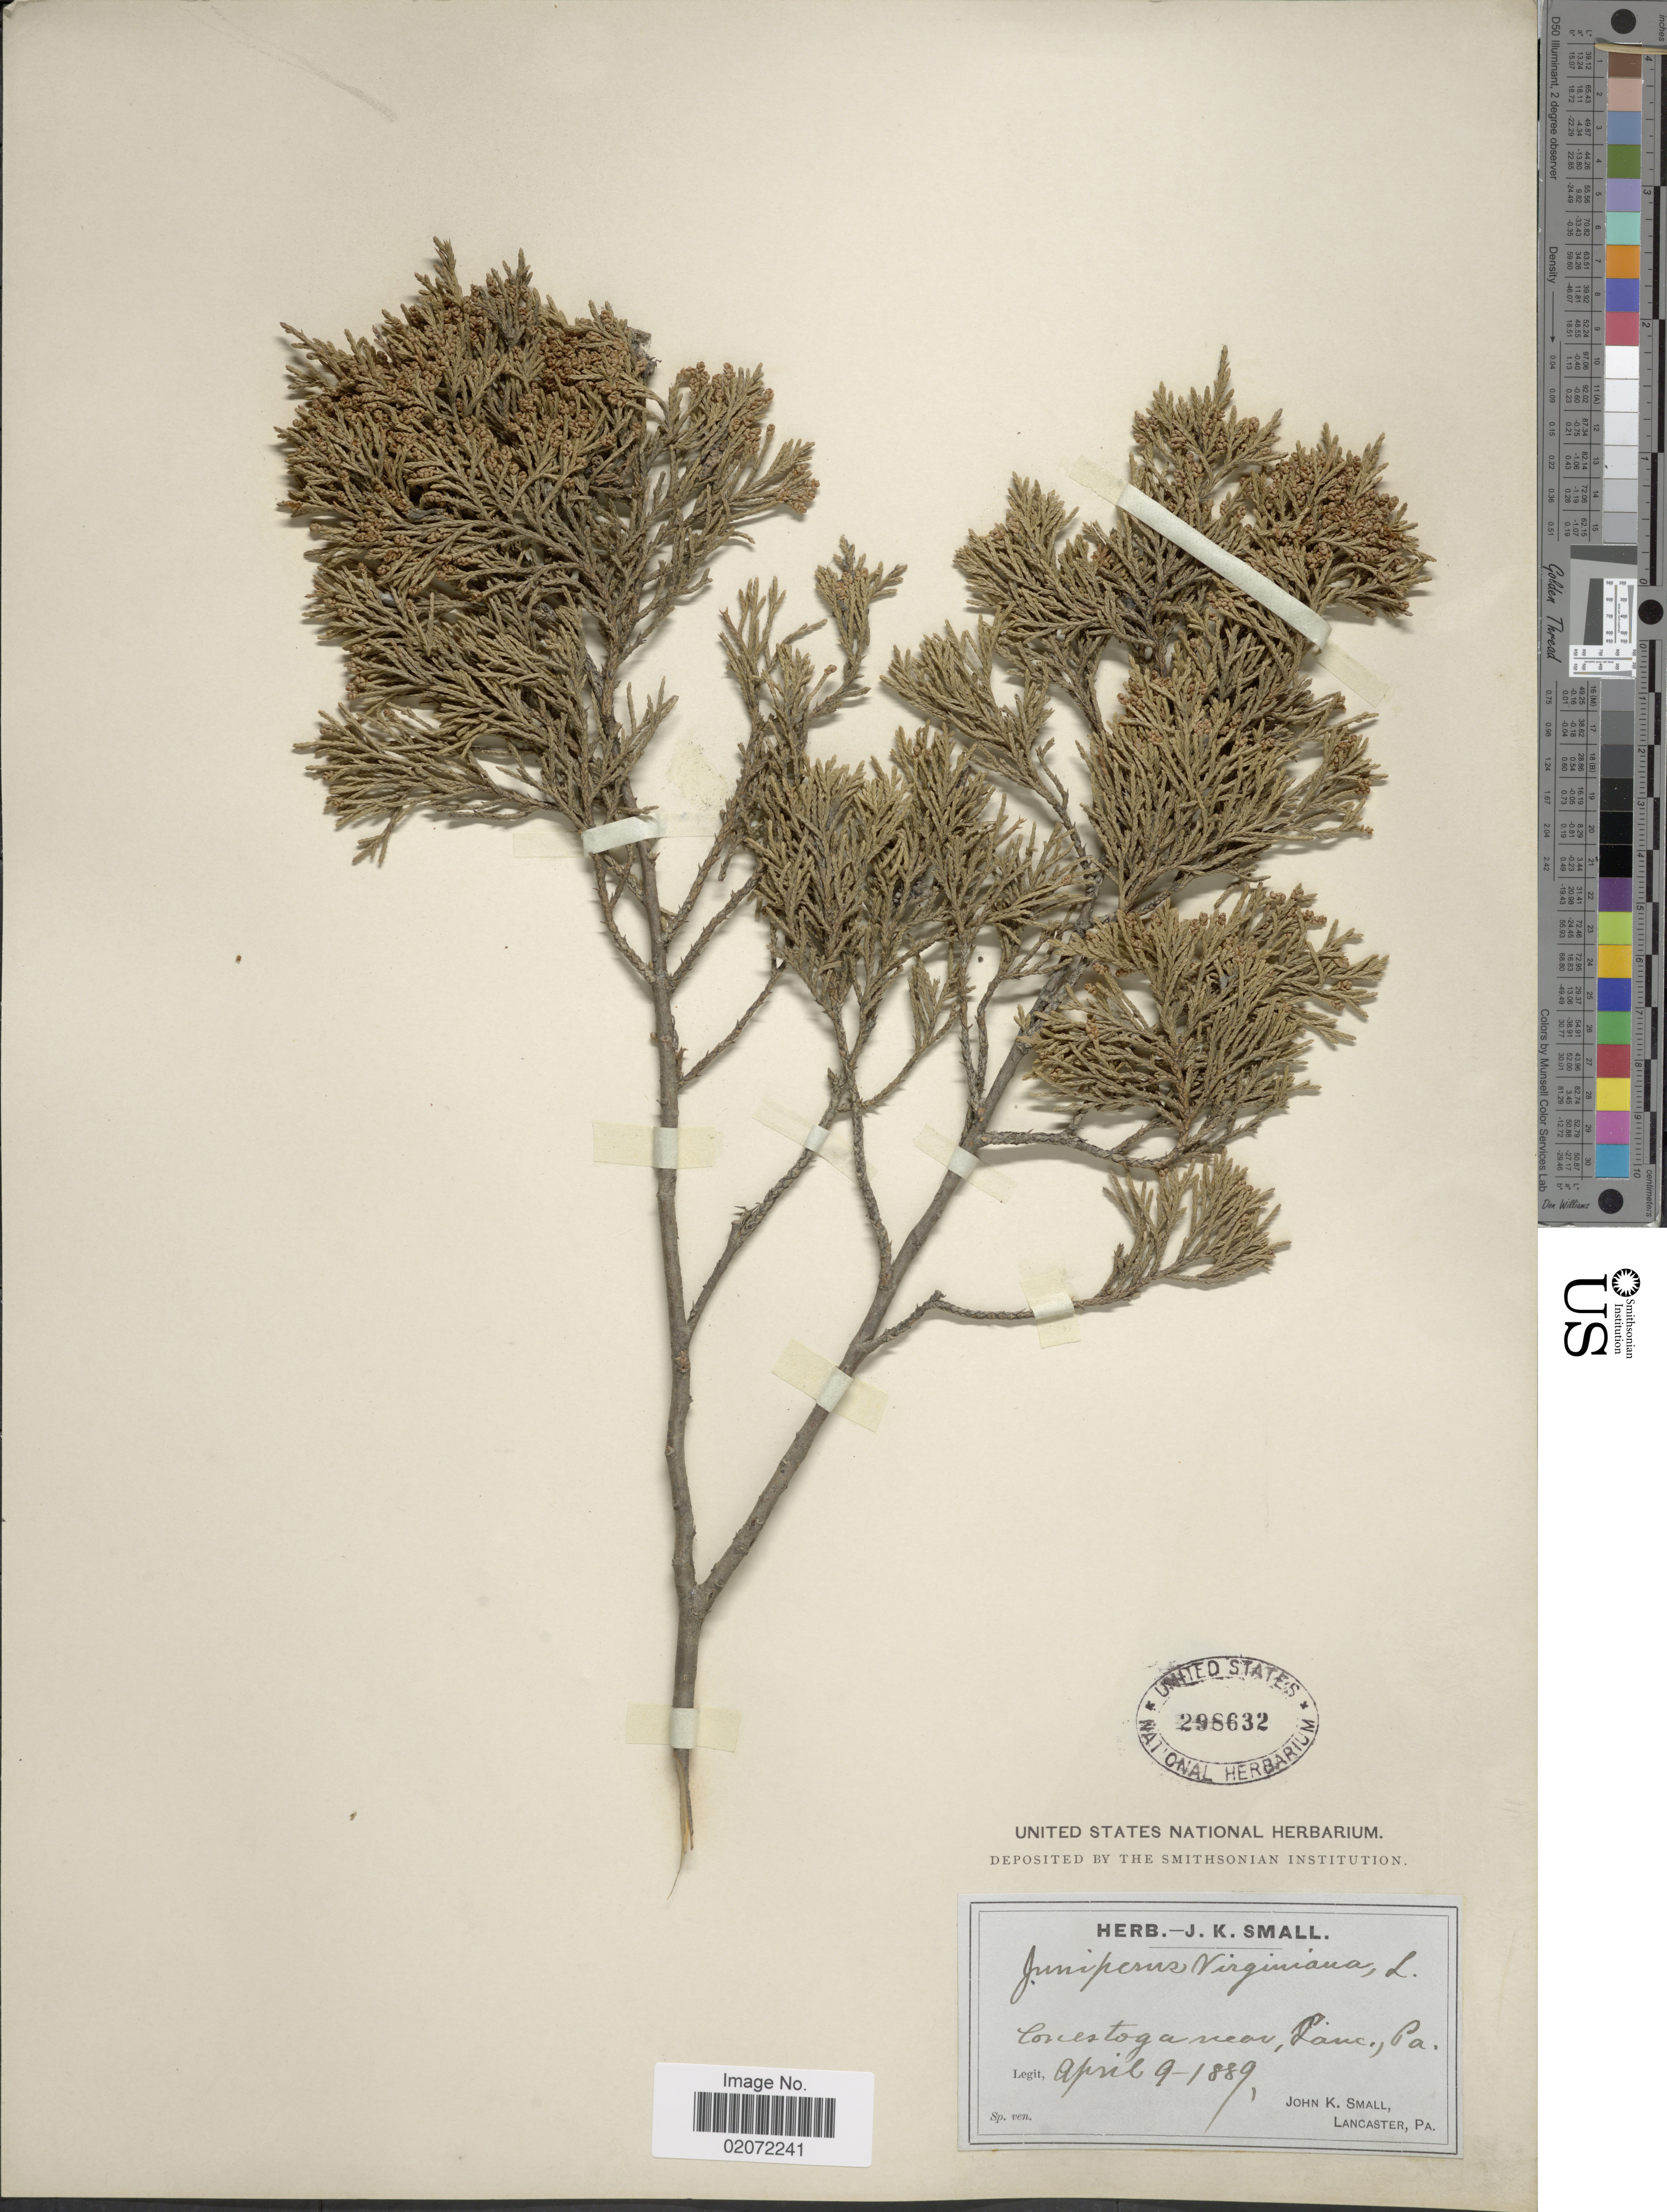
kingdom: Plantae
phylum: Tracheophyta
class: Pinopsida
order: Pinales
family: Cupressaceae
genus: Juniperus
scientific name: Juniperus virginiana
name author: L.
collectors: J. K. Small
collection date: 1889-04-09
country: United States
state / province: Pennsylvania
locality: Conestoga near, Lanc. Pa.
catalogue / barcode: US 298632